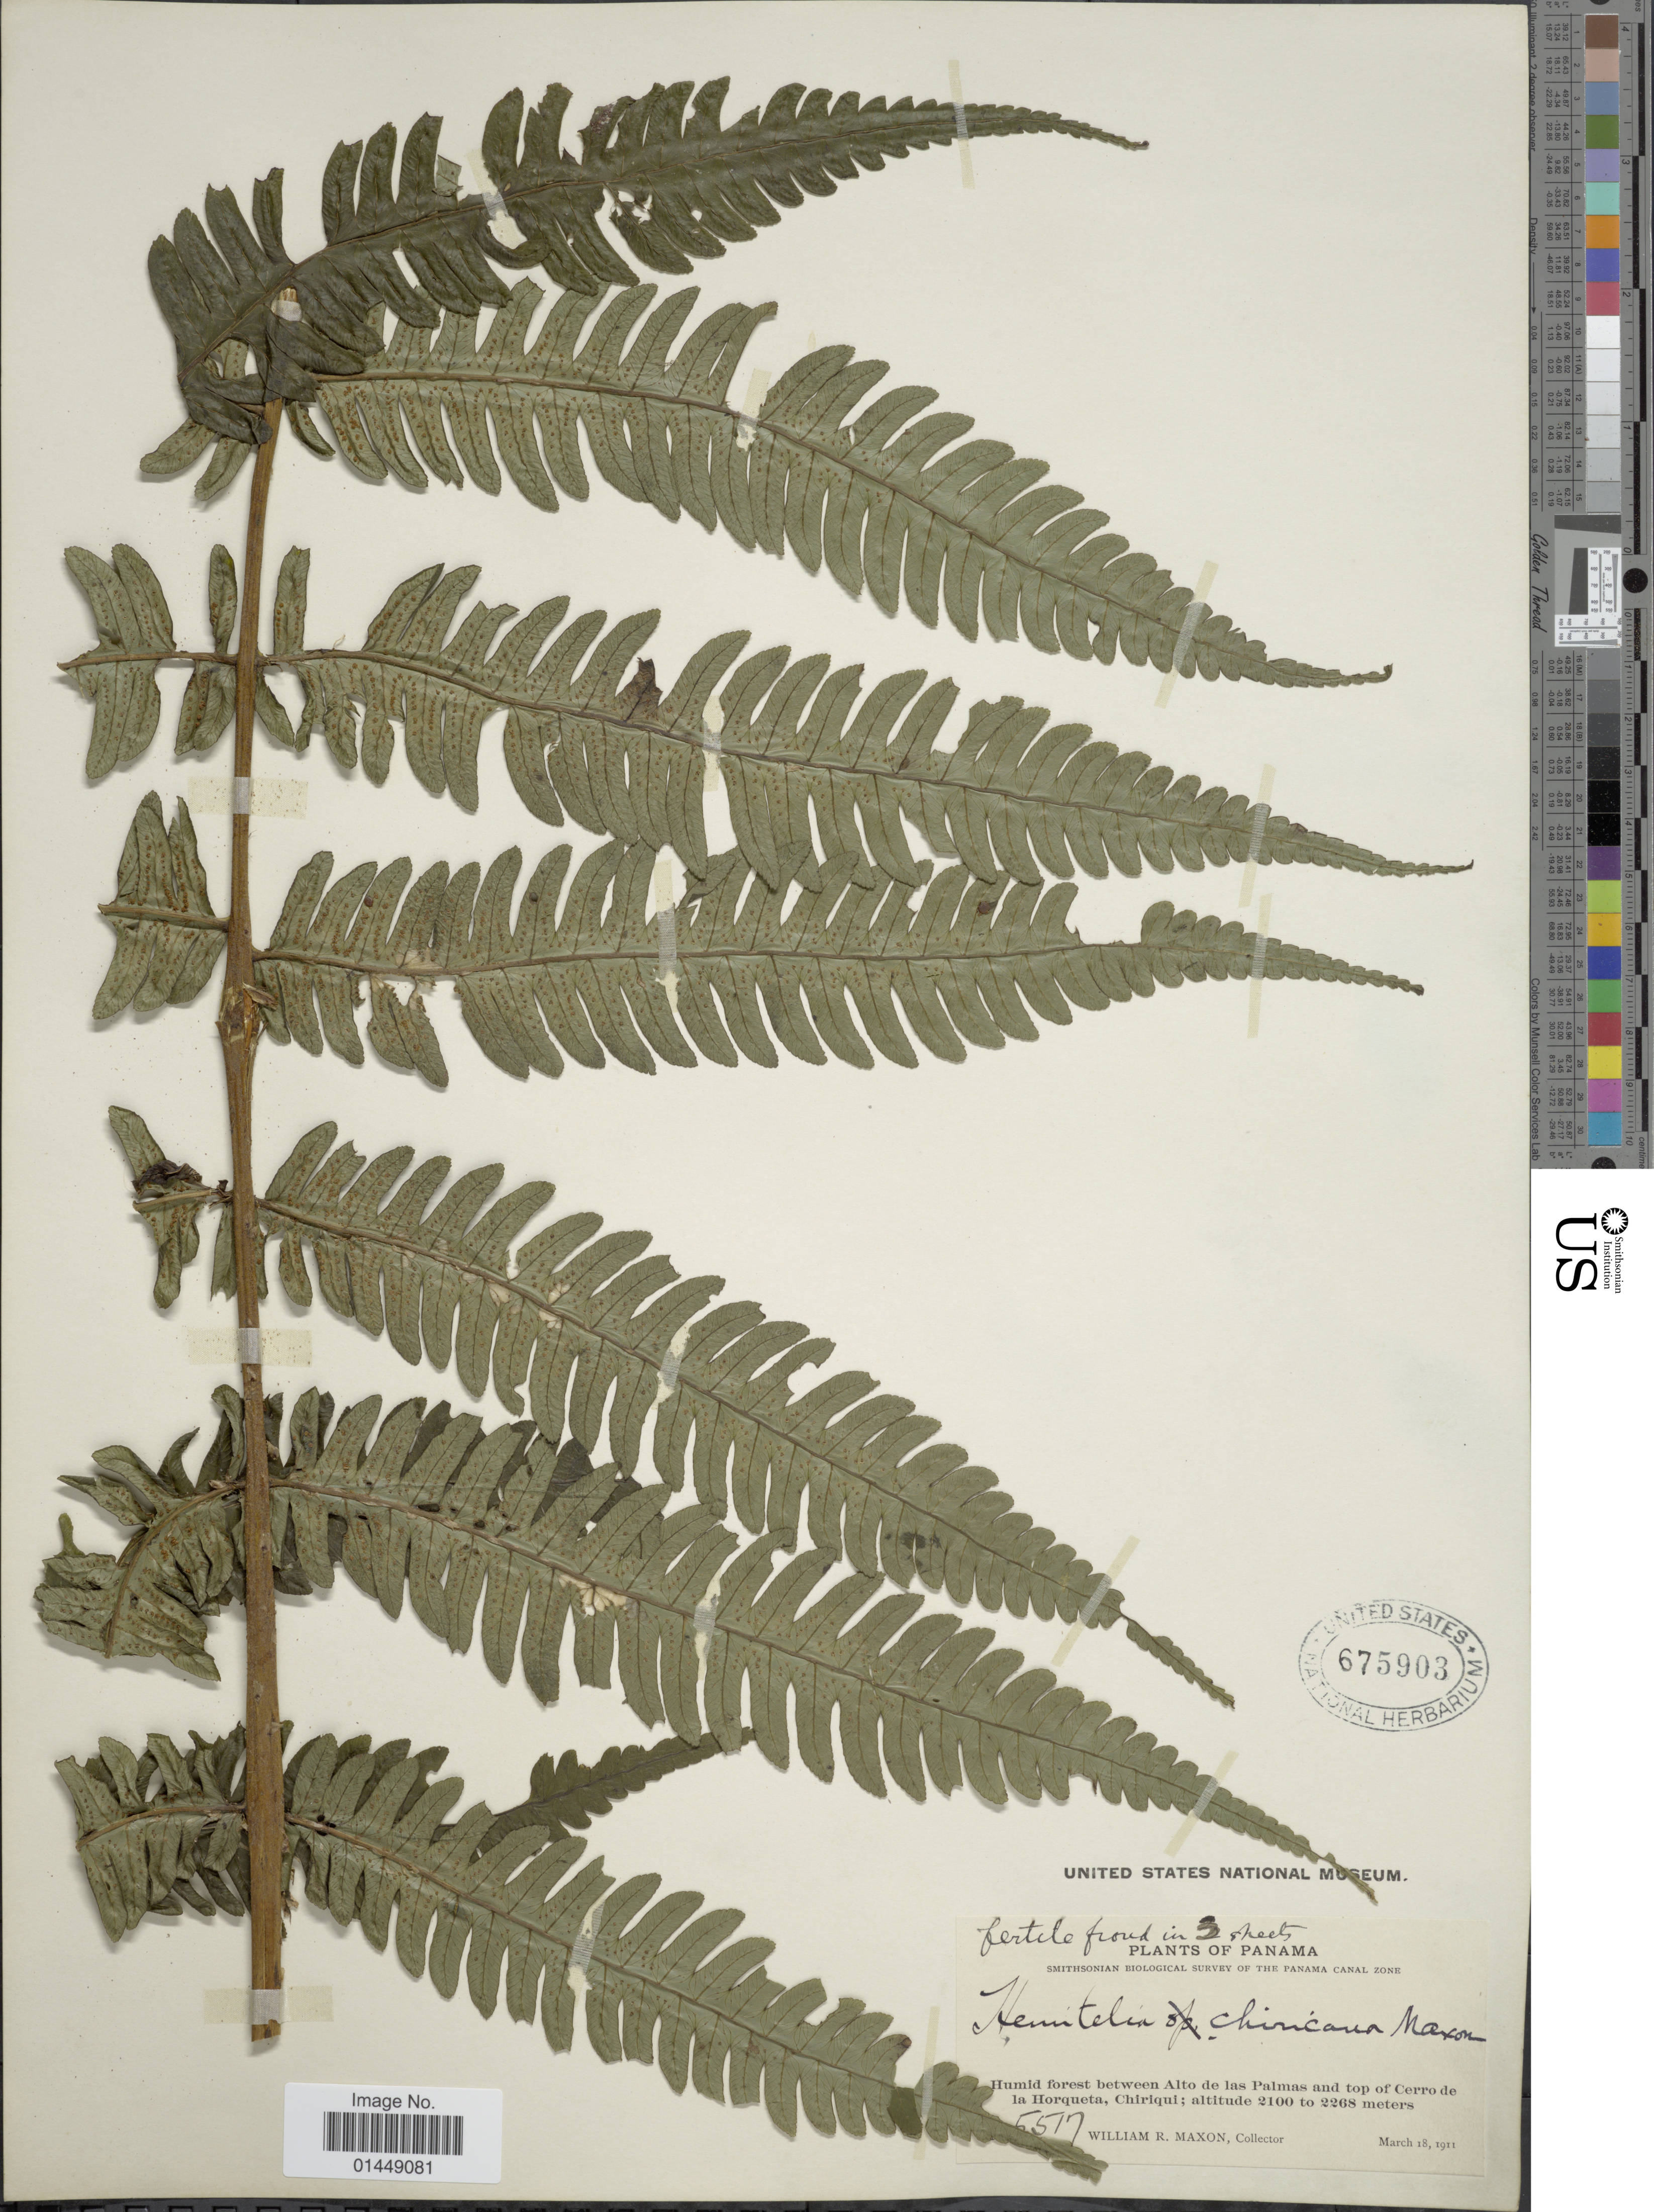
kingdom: Plantae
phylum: Tracheophyta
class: Polypodiopsida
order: Cyatheales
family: Cyatheaceae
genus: Cyathea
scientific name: Cyathea mutica var. chiricana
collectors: W. R. Maxon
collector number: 5517*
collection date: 1911-03-18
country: Panama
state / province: Chiriqui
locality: Humid forest between Alto de las Palmas and top of Cerro de la Horqueta, Chiriqui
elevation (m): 2100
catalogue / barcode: US 675903